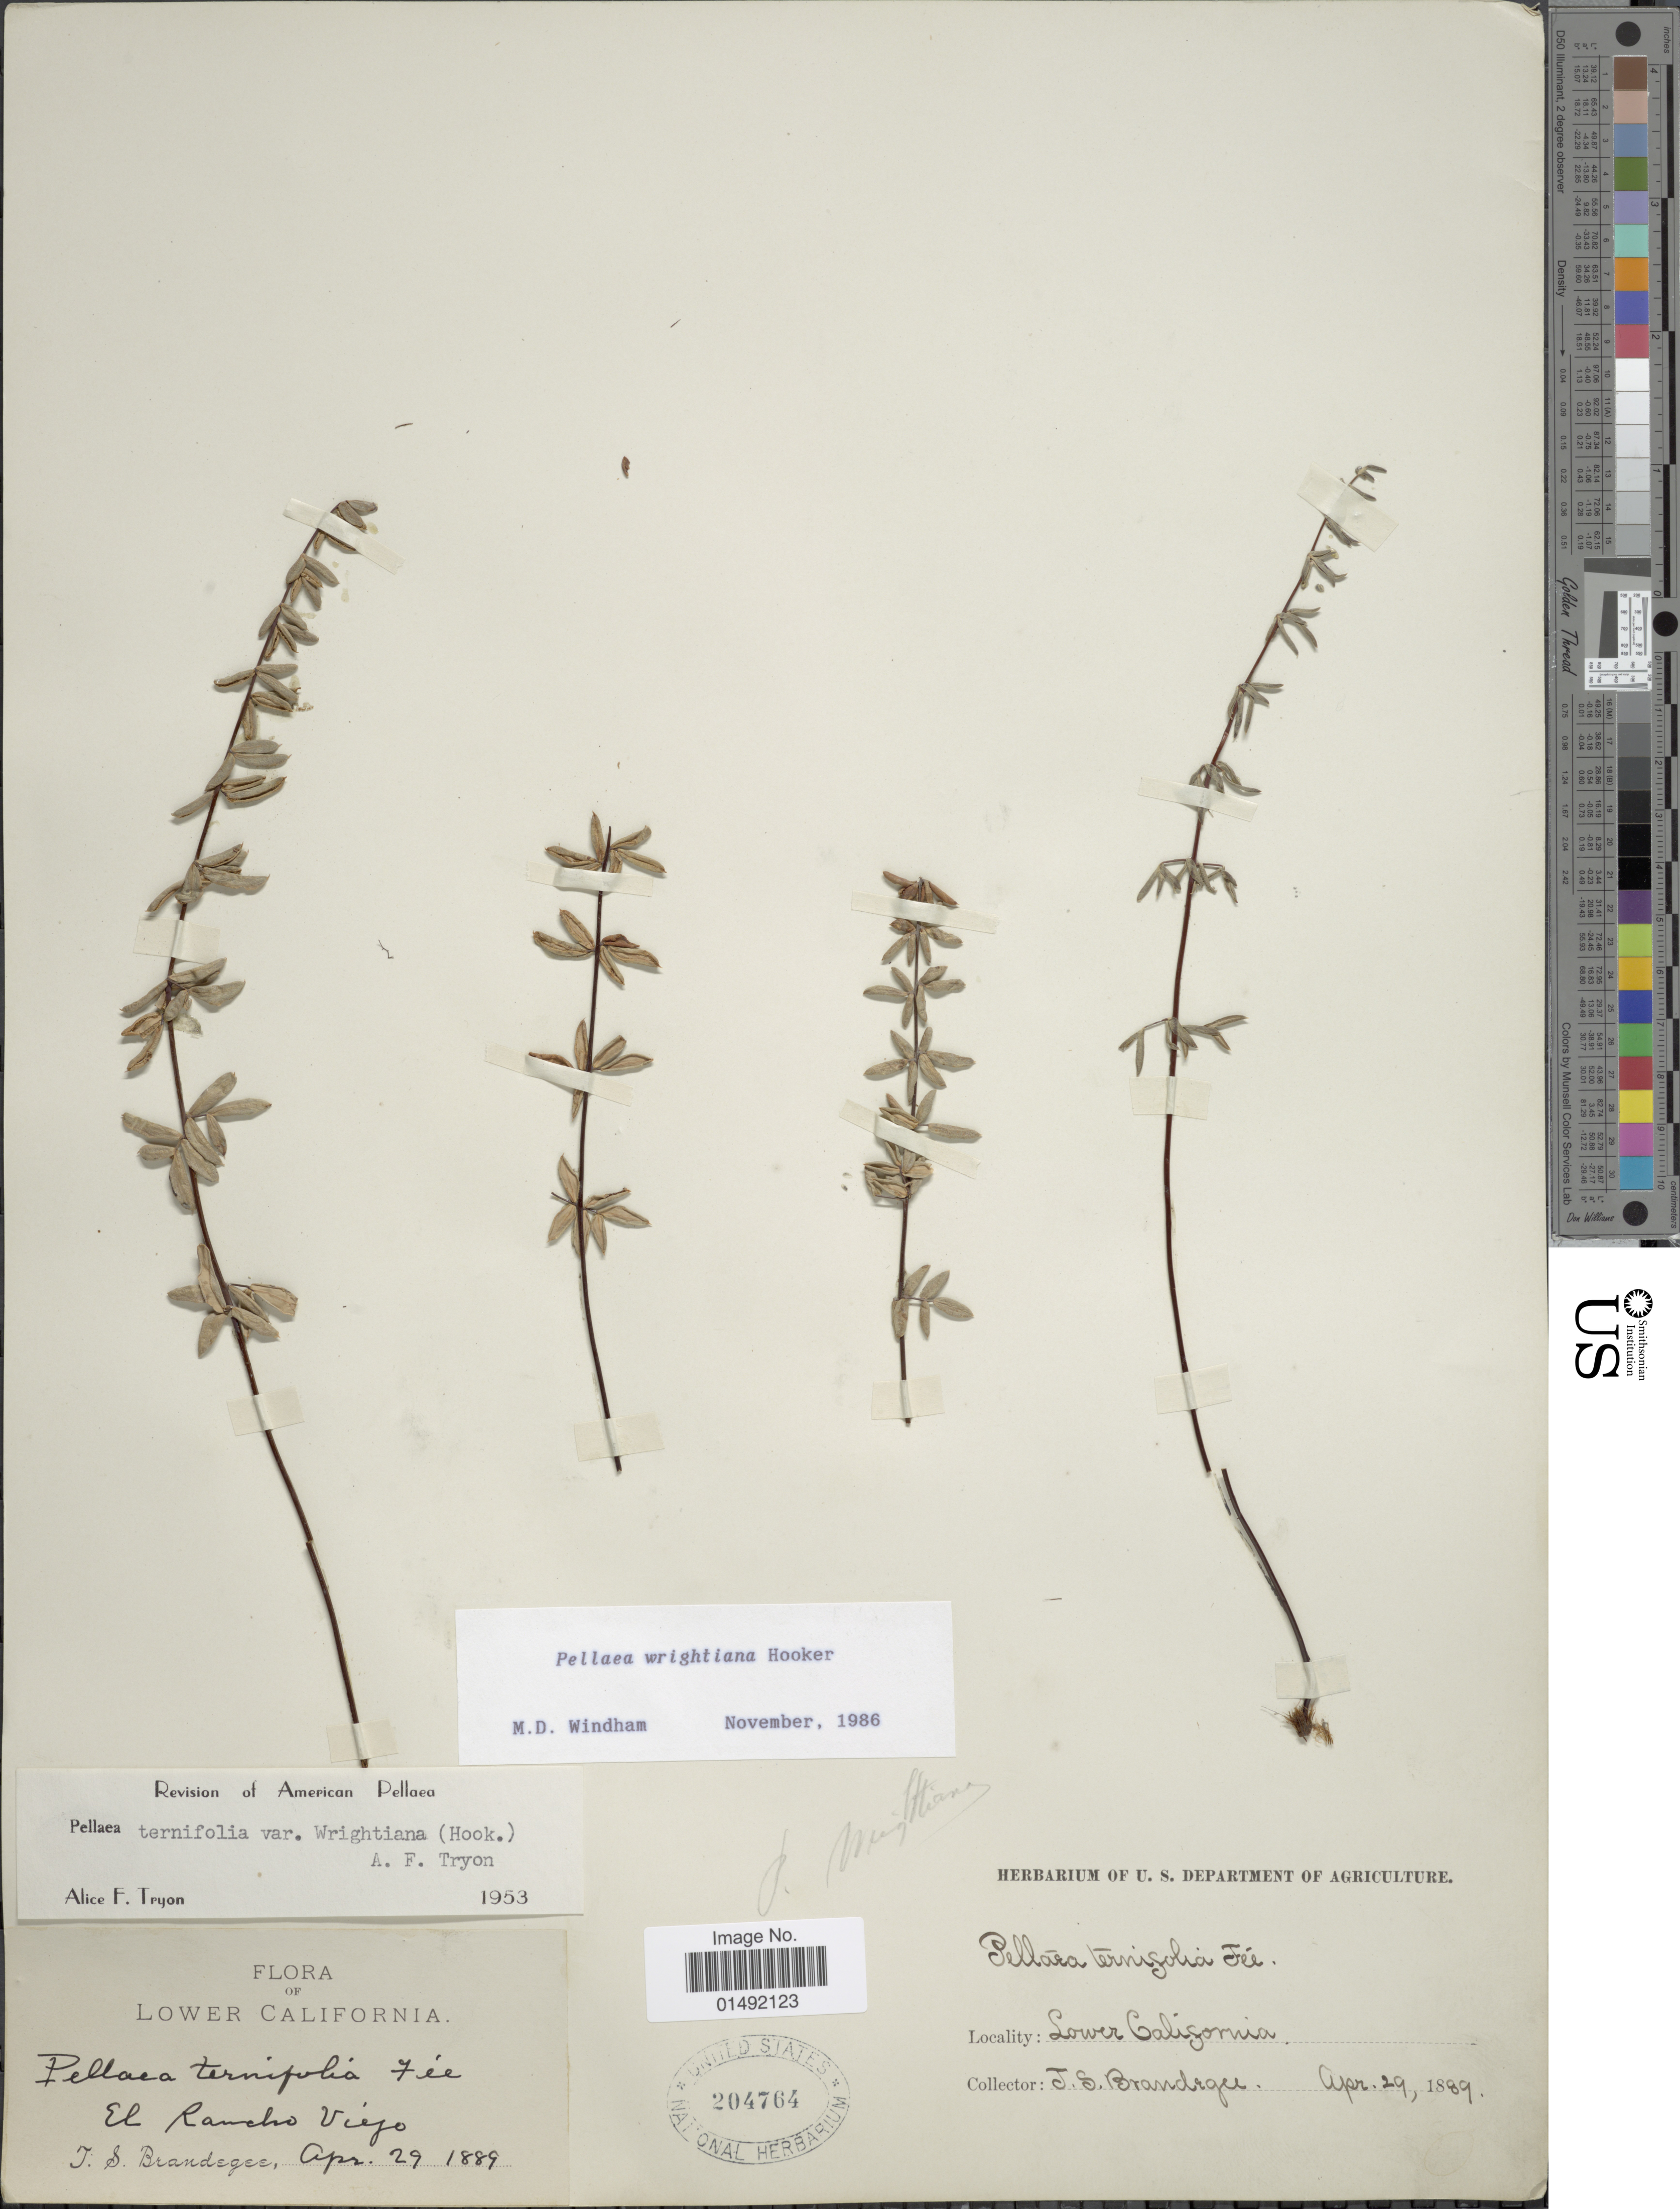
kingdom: Plantae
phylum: Tracheophyta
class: Polypodiopsida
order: Polypodiales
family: Pteridaceae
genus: Pellaea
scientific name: Pellaea wrightiana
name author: Hook.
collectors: T. S. Brandegee (herbarium)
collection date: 1889-04-29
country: Mexico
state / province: Baja California Norte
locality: Lower California, El Rancho Viejo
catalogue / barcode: US 204764